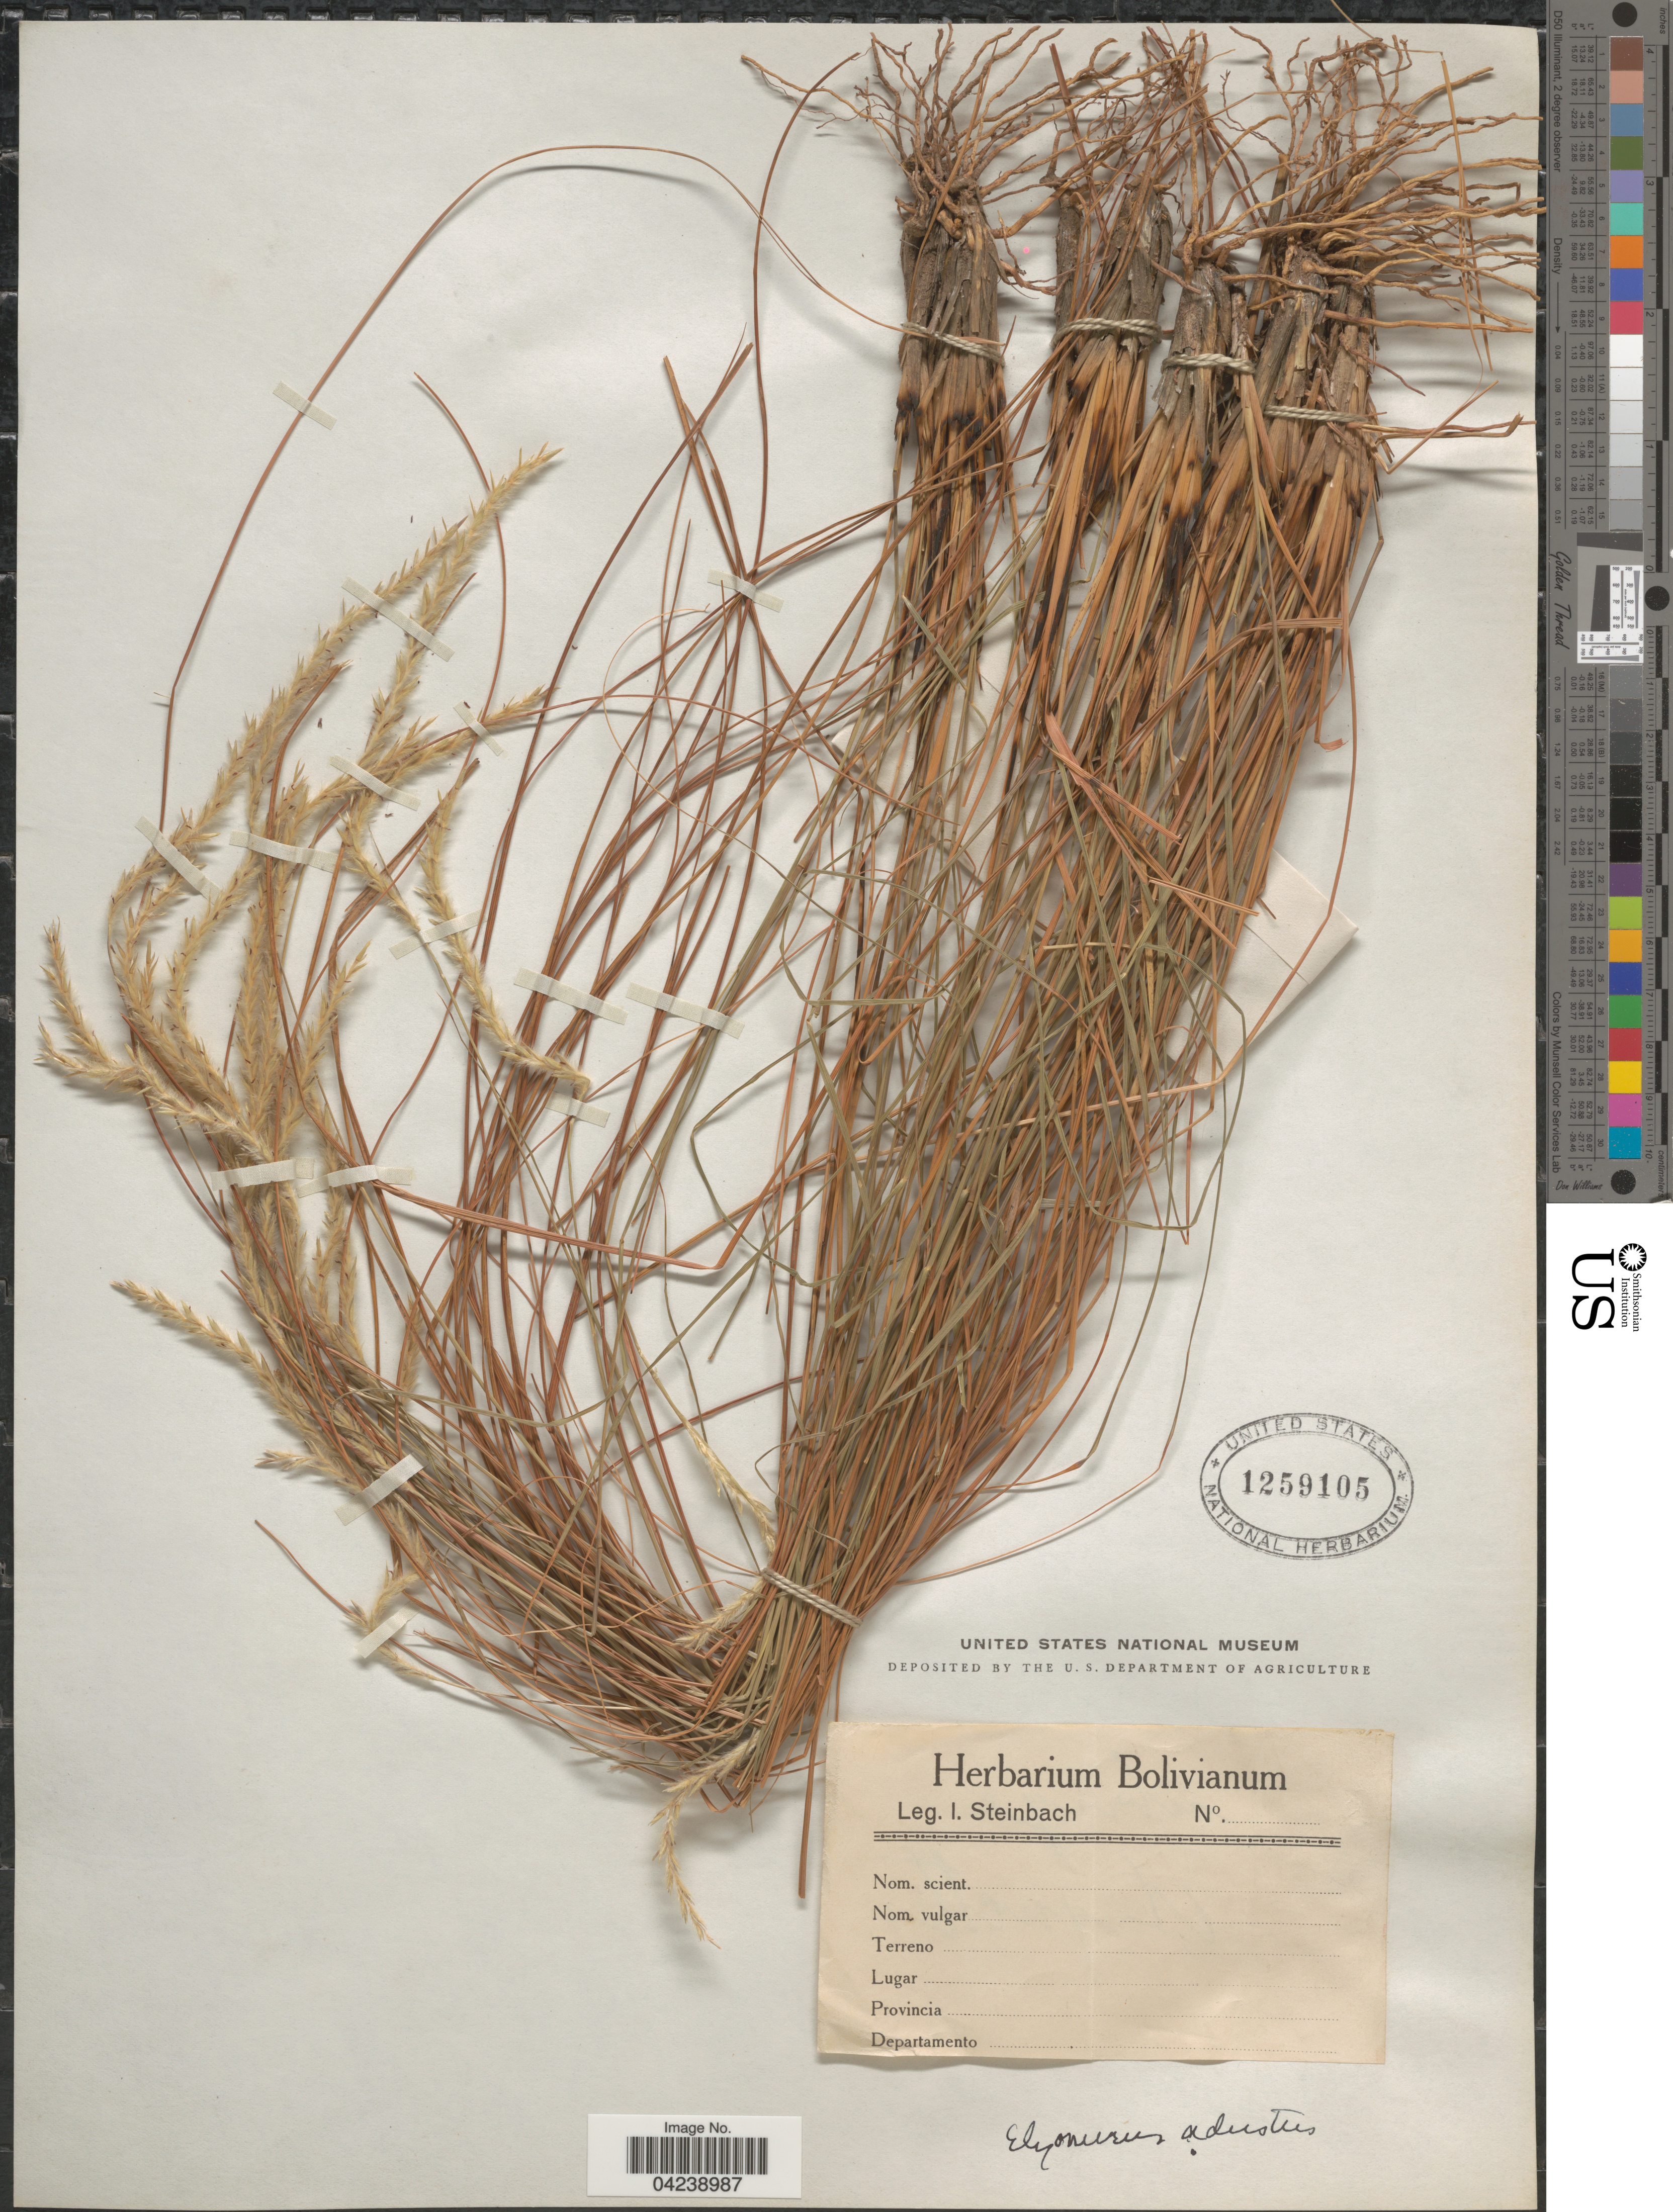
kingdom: Plantae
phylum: Tracheophyta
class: Liliopsida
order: Poales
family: Poaceae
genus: Elionurus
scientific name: Elionurus muticus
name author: (Spreng.) Kuntze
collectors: I. Steinbach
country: Bolivia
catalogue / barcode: US 1259105